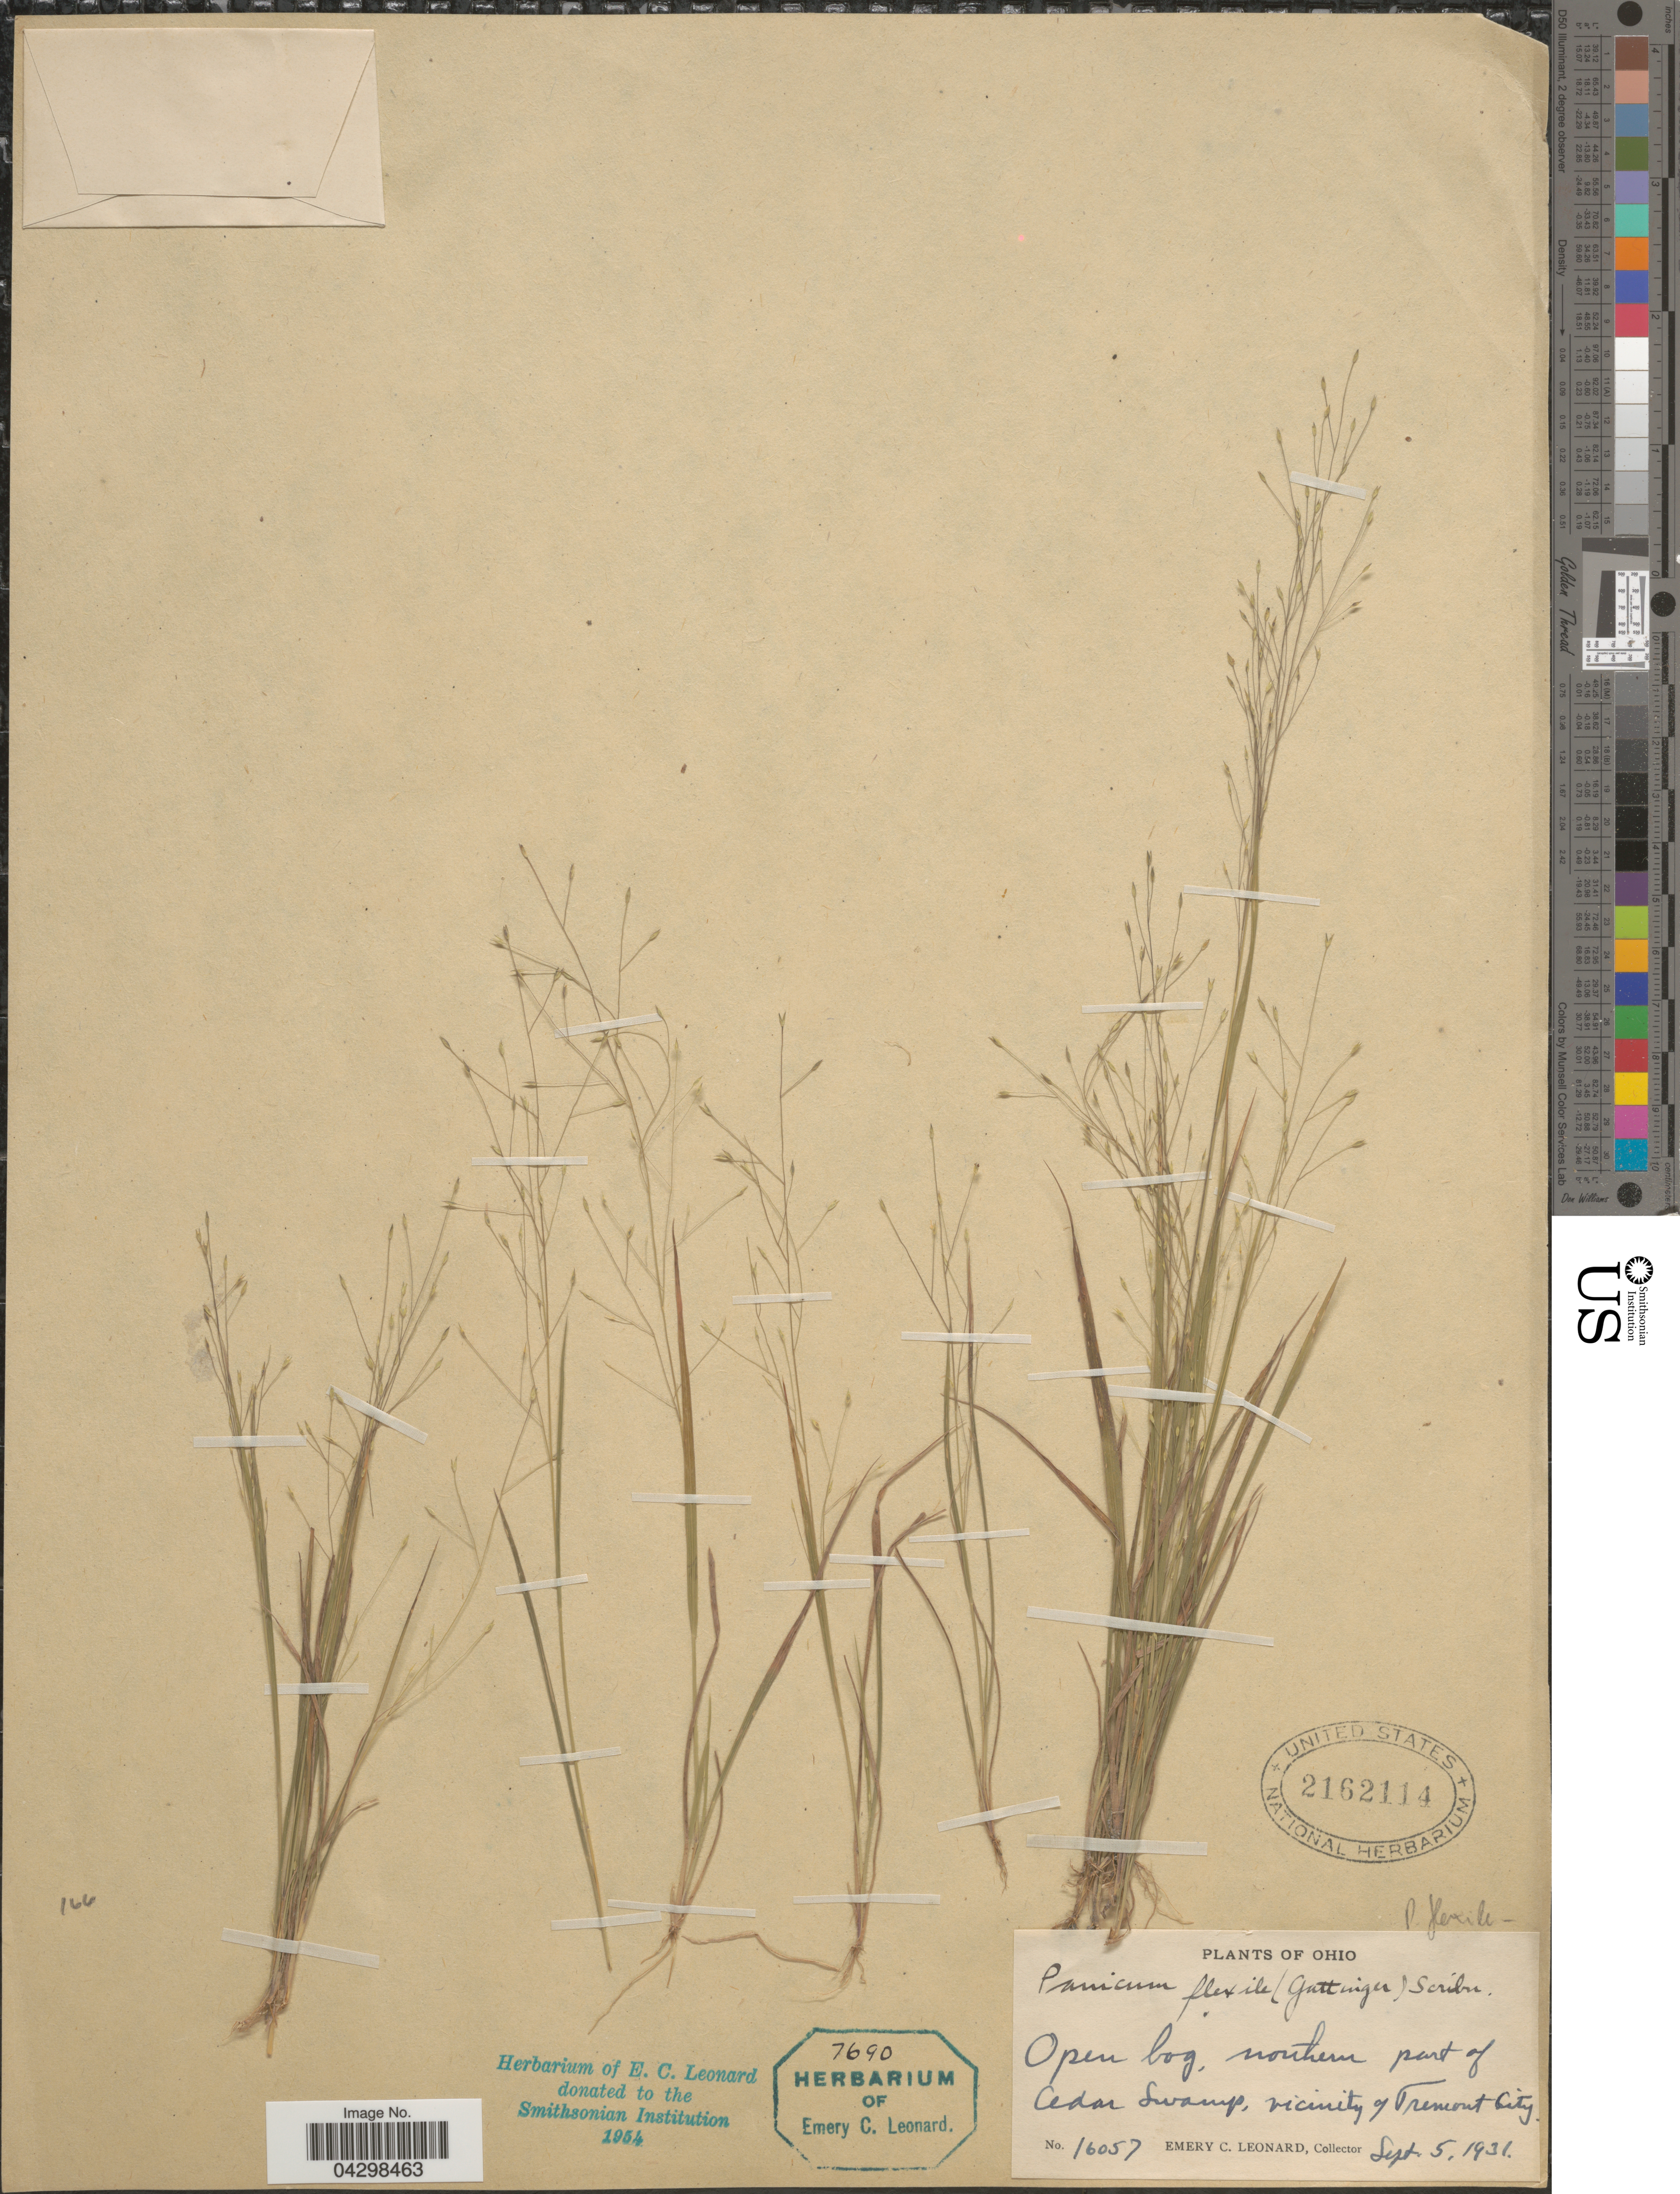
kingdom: Plantae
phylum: Tracheophyta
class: Liliopsida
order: Poales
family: Poaceae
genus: Panicum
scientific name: Panicum flexile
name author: (Gatt.) Scribn.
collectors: E. C. Leonard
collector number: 16057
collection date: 1931-09-05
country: United States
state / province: Ohio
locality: Open bog, northern part of Cedar Swamp, vicinity of Tremont City.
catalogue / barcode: US 2162114